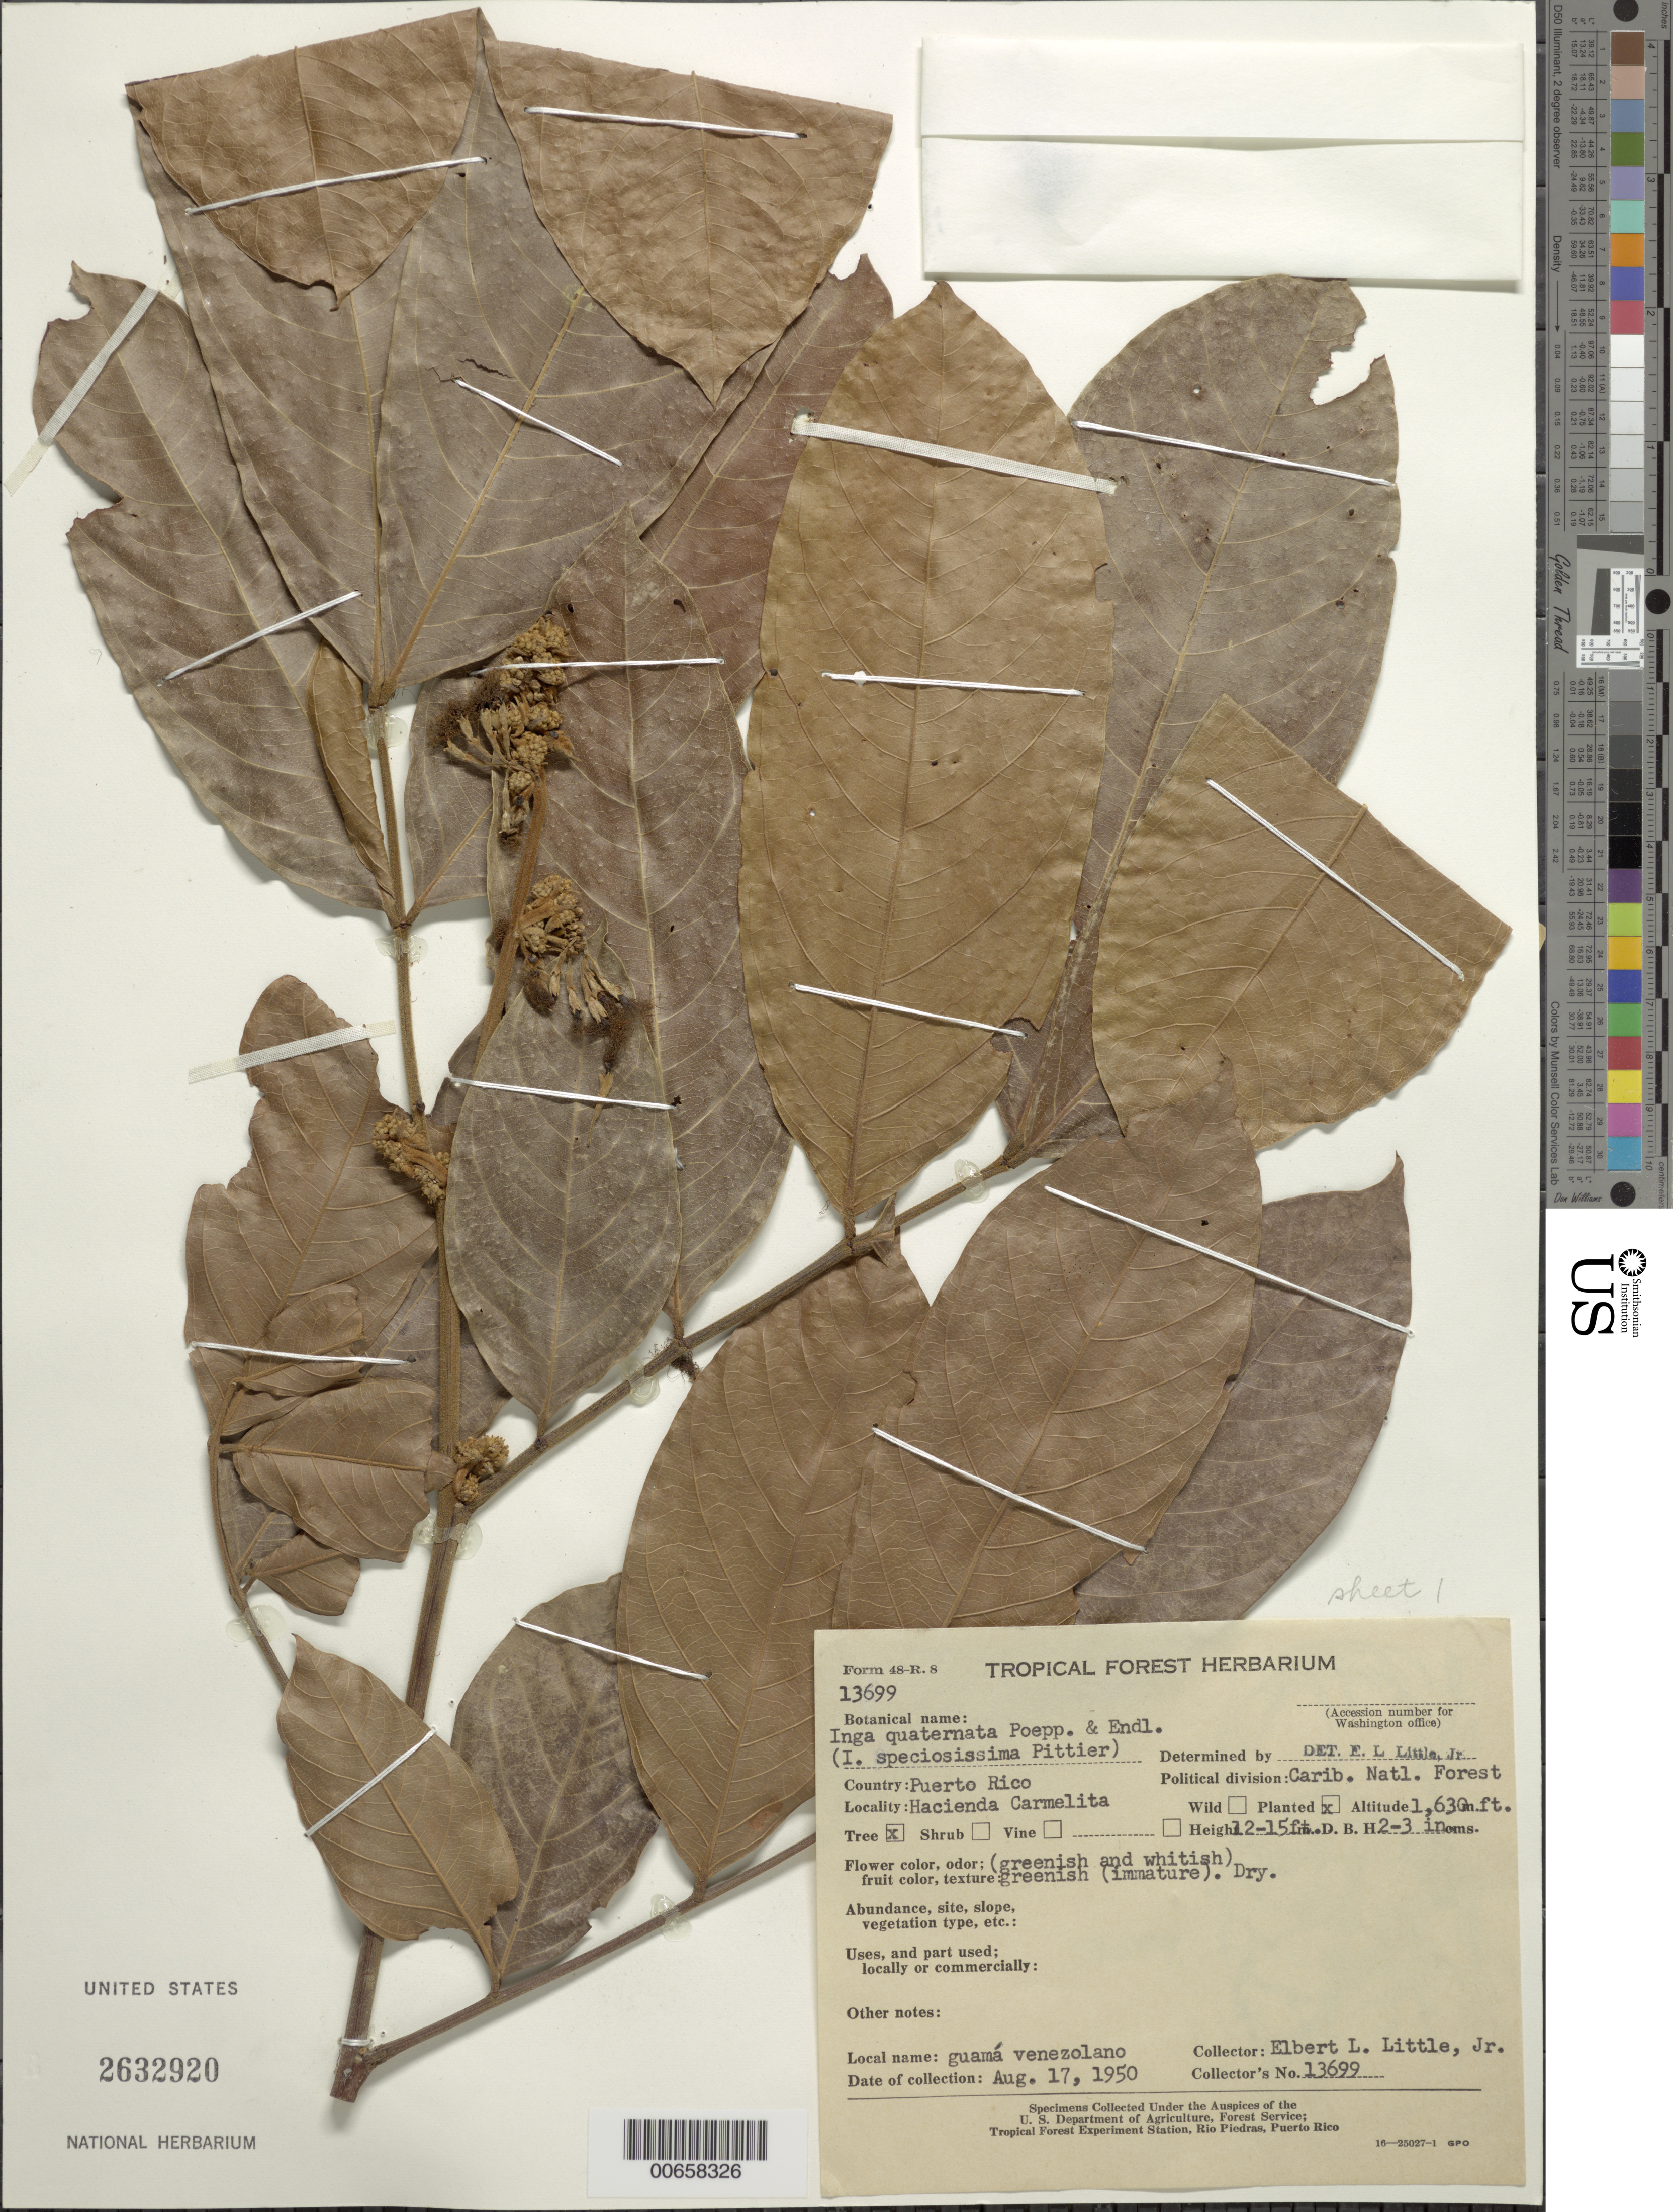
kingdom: Plantae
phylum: Tracheophyta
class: Magnoliopsida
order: Fabales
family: Fabaceae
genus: Inga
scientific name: Inga quaternata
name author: Poepp. & Endl.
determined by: Little, Elbert L., Jr., (FSSR), United States Department of Agriculture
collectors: E. L. Little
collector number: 13699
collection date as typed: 17 Aug 1950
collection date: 1950-08-17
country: Puerto Rico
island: Greater Antilles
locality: Carib. Natl. Forest, Hacienda Carmelita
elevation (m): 497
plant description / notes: Common name: Guama Venezolano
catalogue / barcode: US 2632920